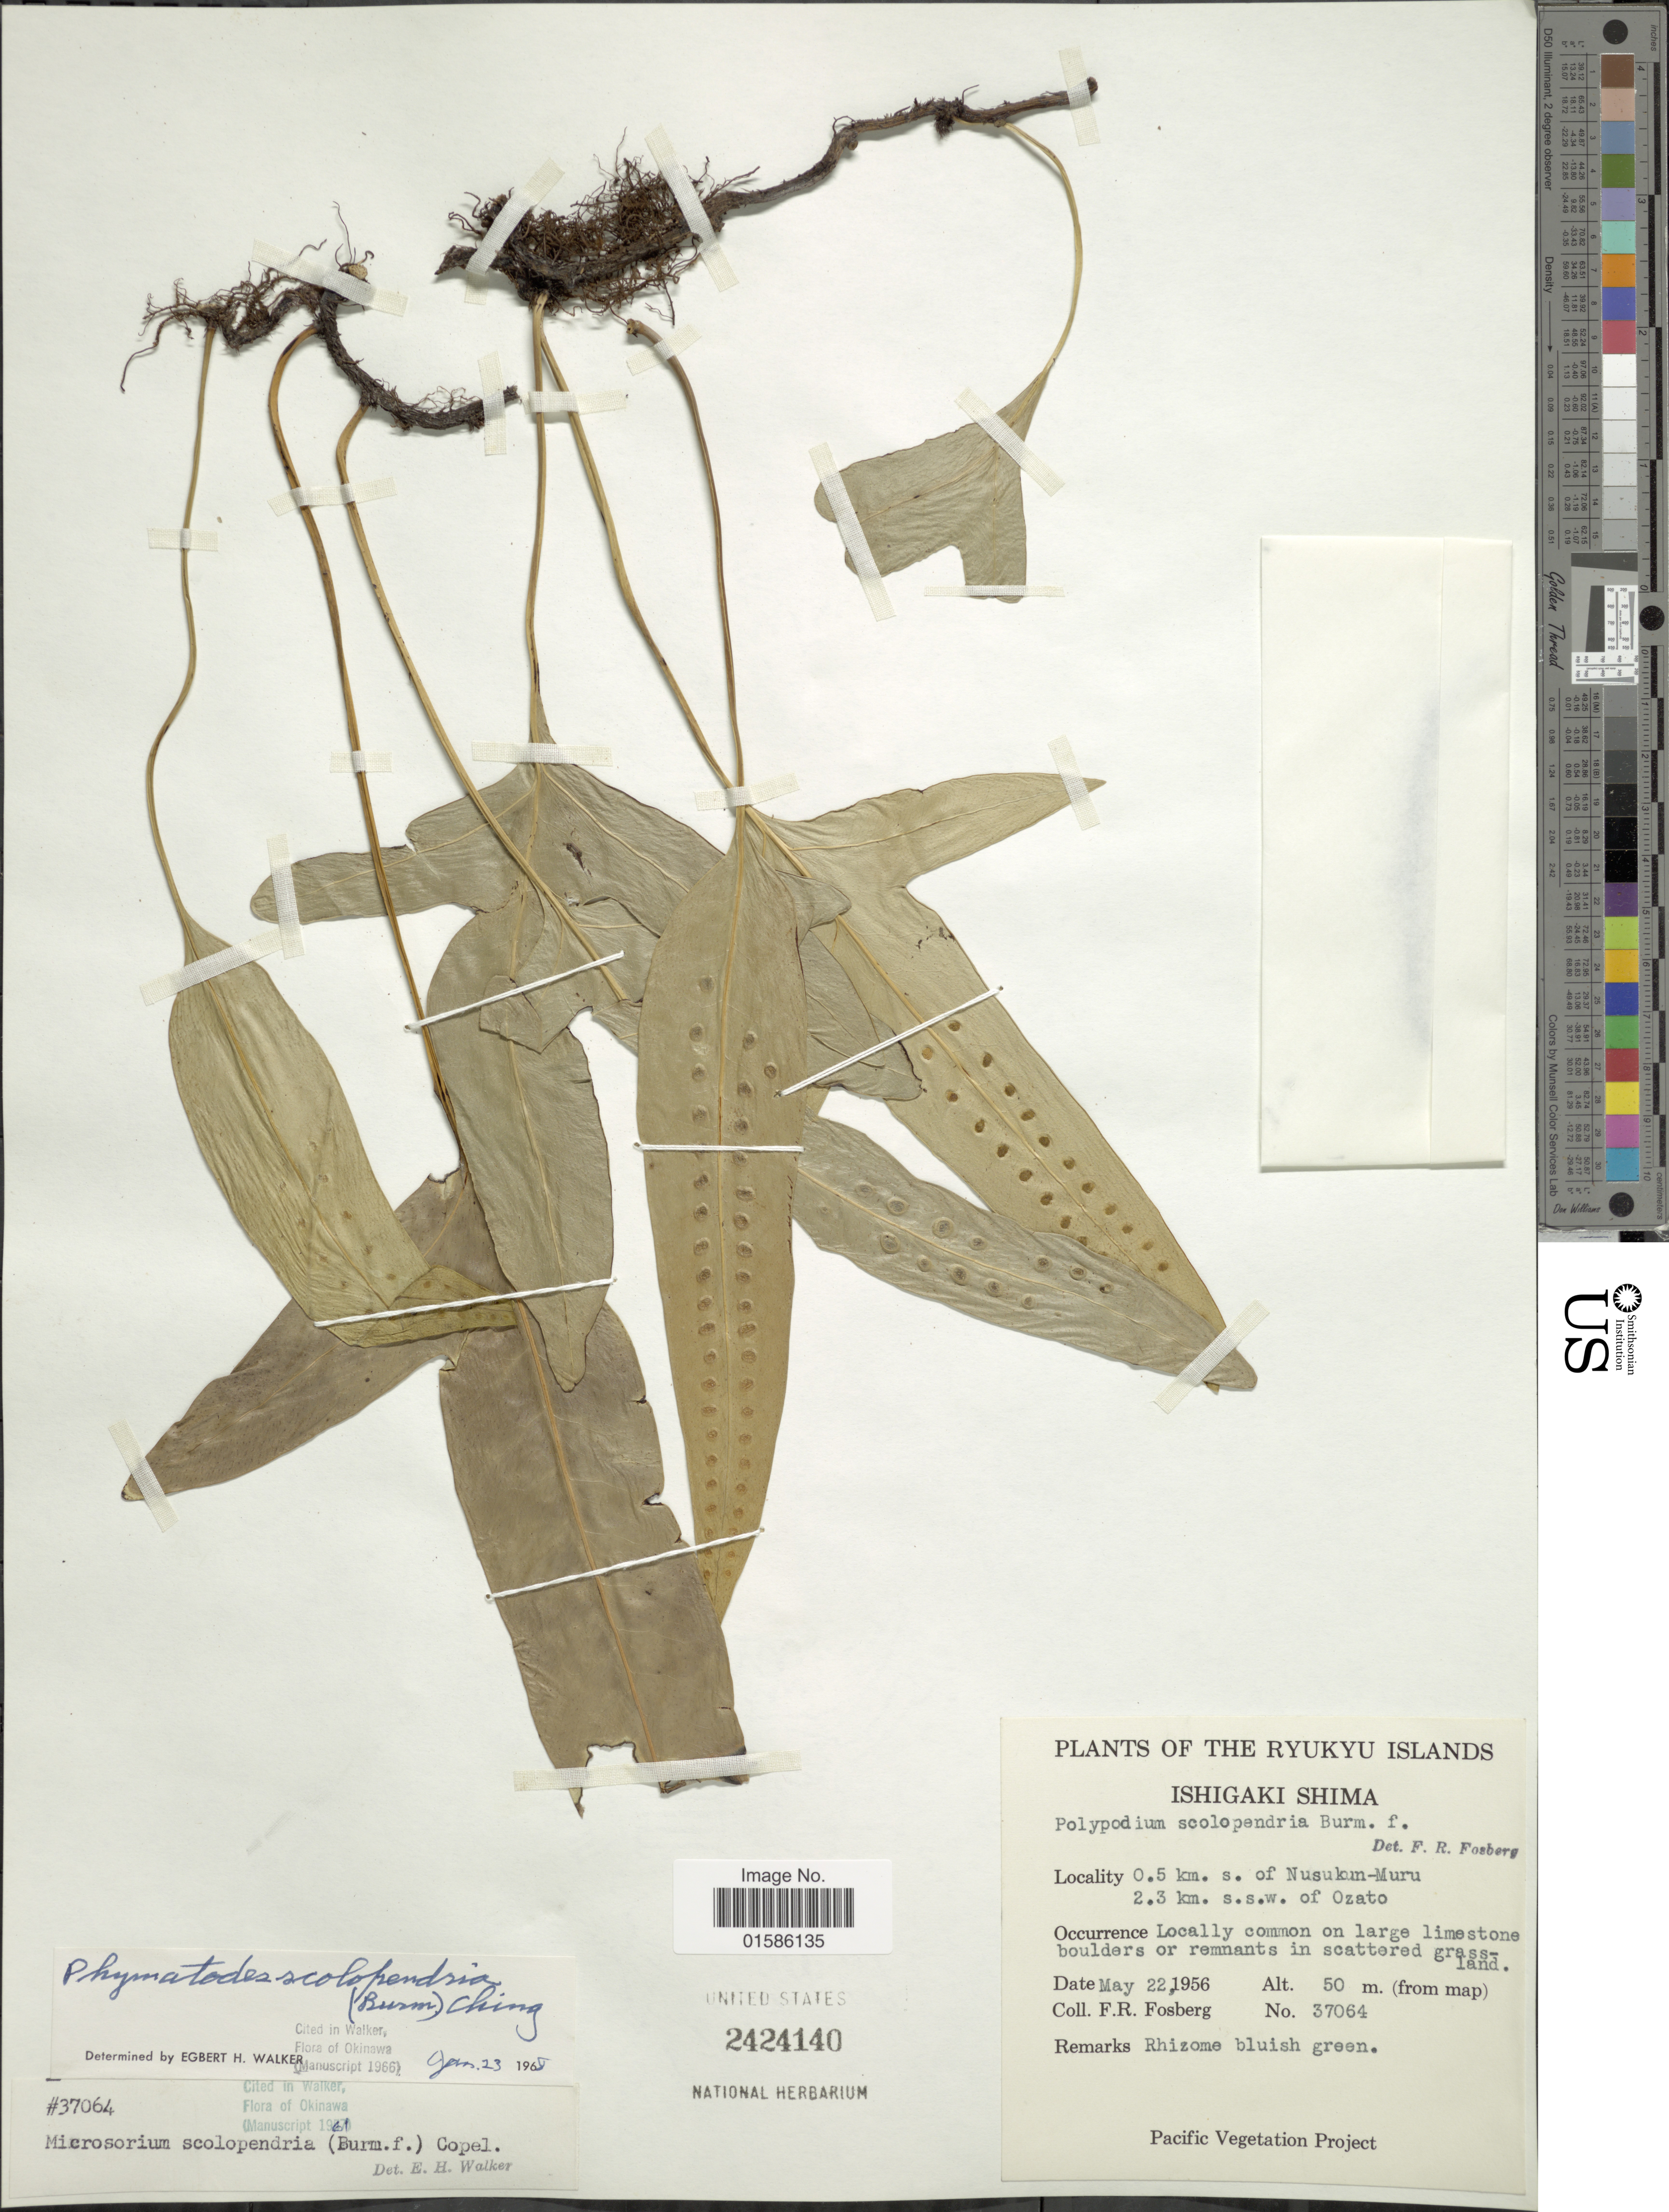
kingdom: Plantae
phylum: Tracheophyta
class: Polypodiopsida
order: Polypodiales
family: Polypodiaceae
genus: Microsorum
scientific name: Microsorum scolopendria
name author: (Burm. f.) Copel.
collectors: F. R. Fosberg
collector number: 37064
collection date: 1956-05-22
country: Japan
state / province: Okinawa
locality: The Ryukyus Islands, Ishigaki Shima, 0.5 km. s. of Nusukun-Muru 2.3 km s.s.w. of Ozato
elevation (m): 50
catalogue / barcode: US 2424140